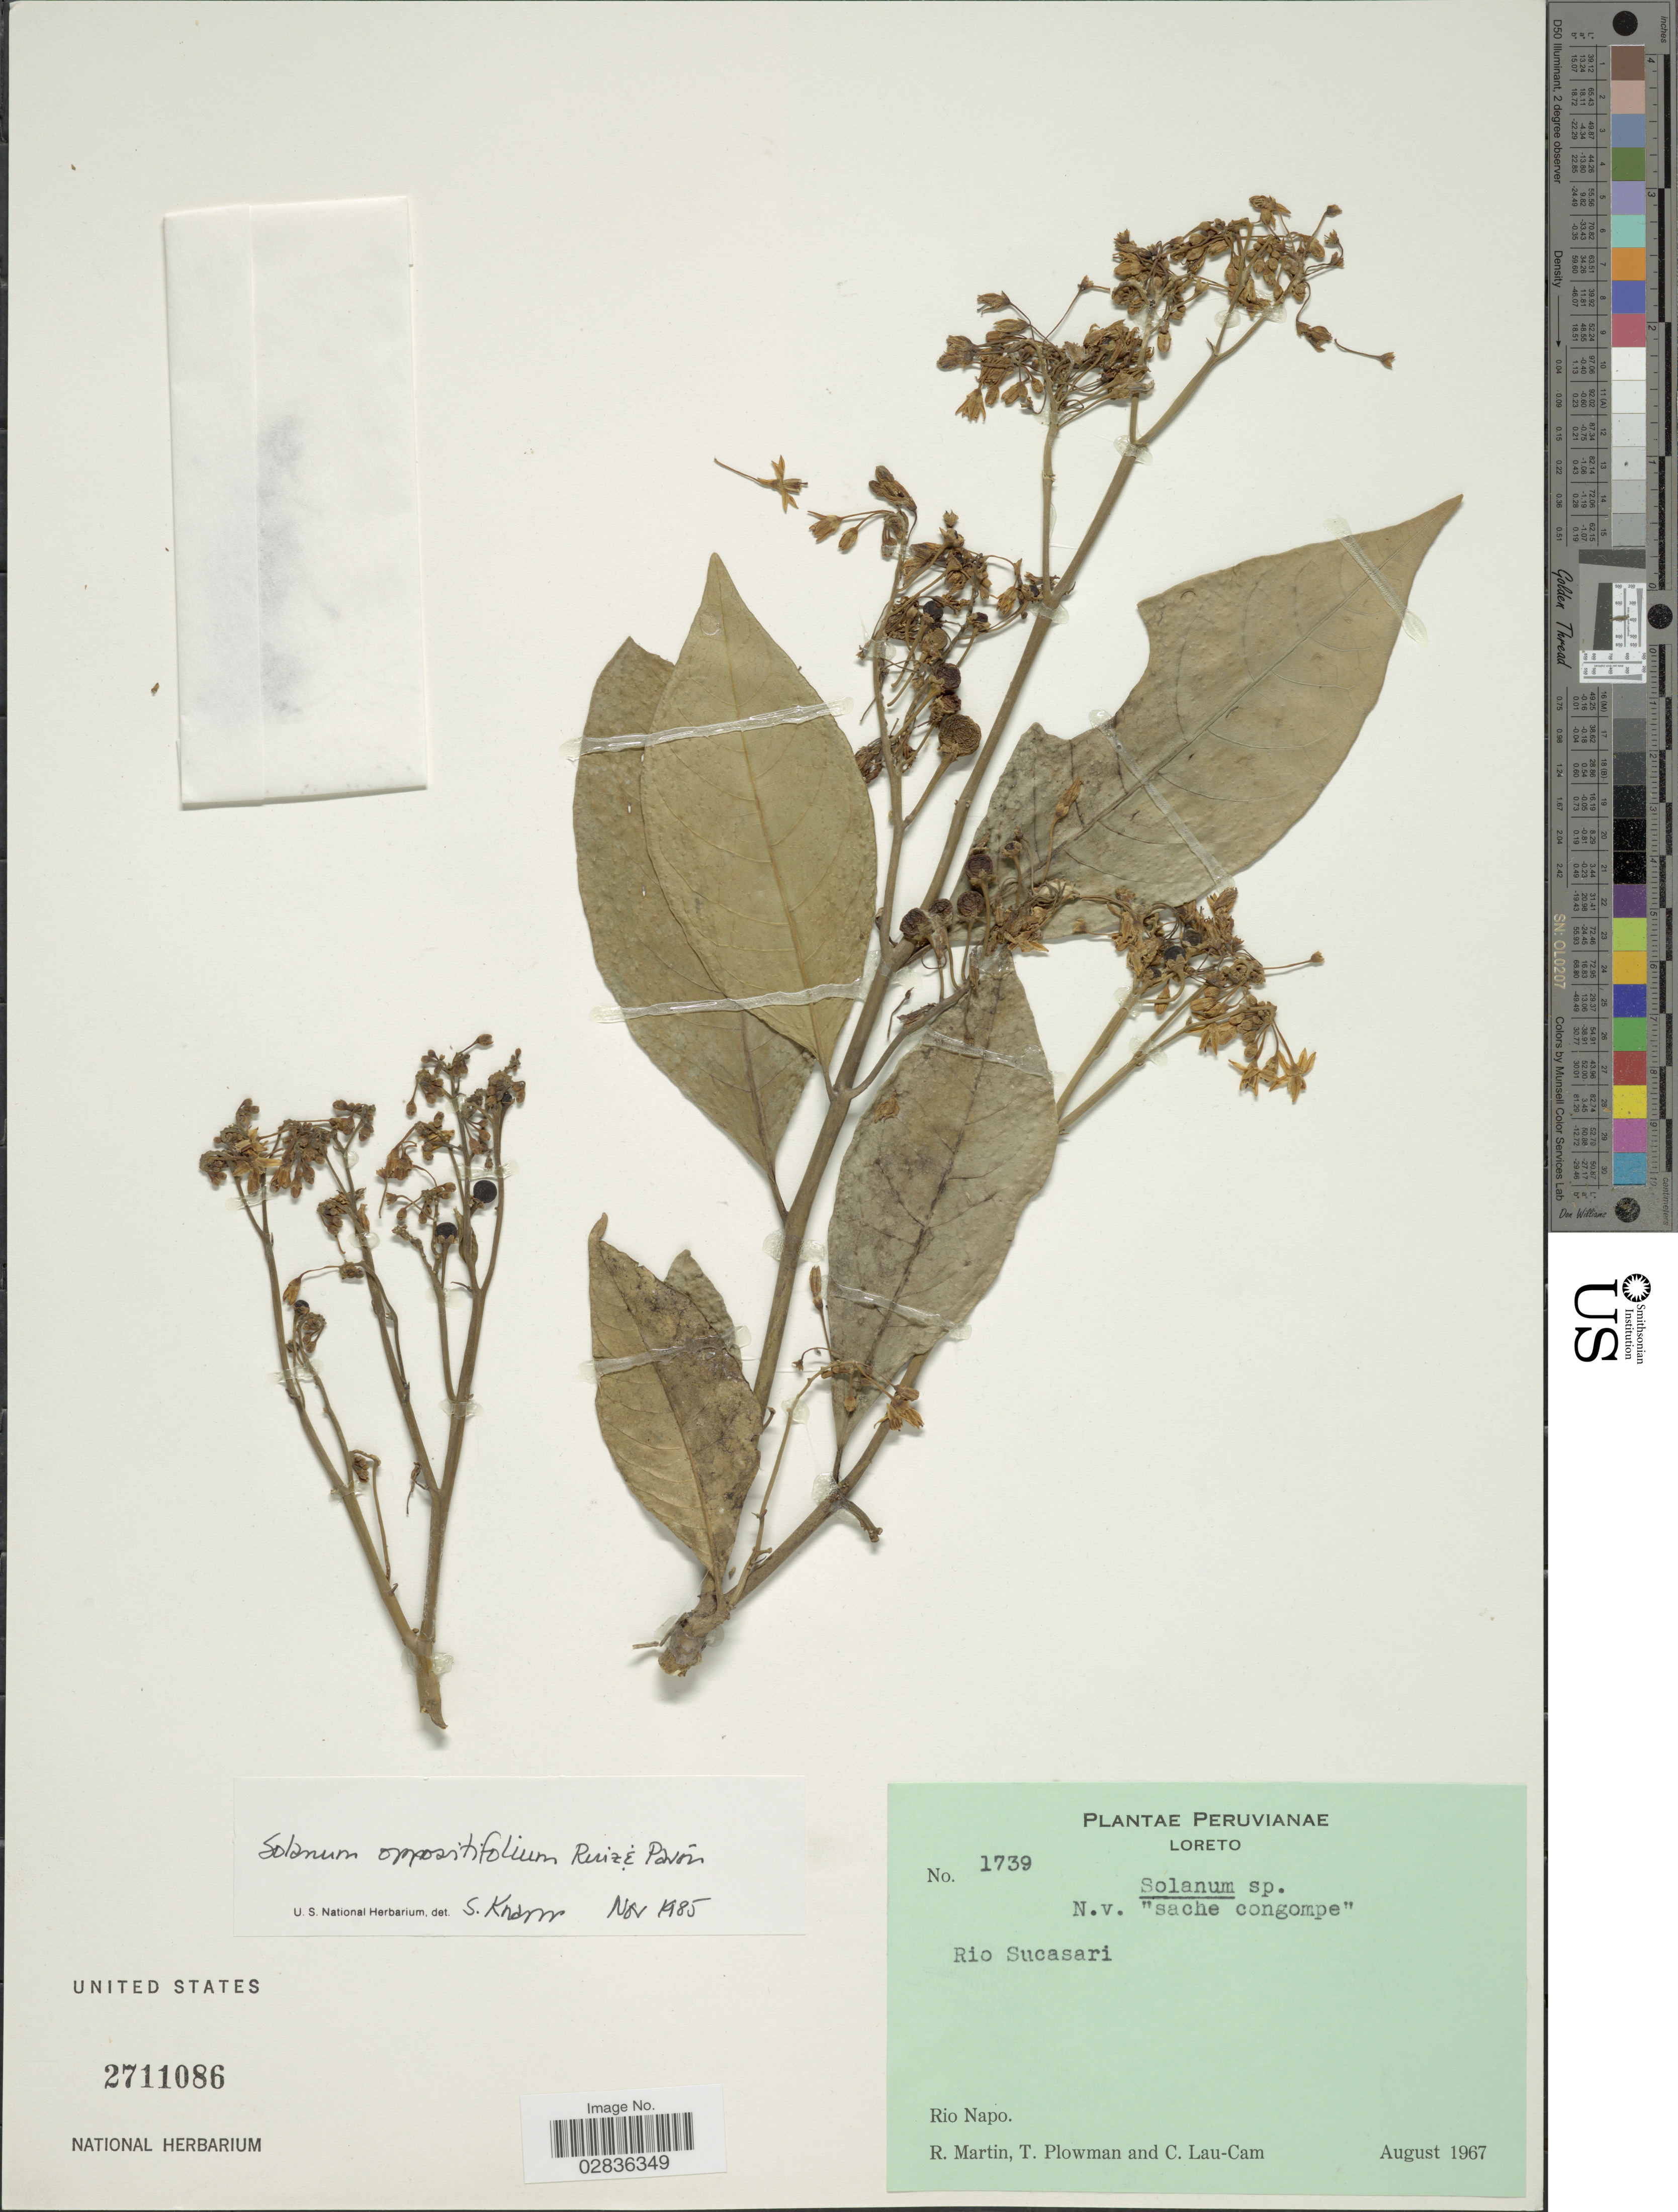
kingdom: Plantae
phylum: Tracheophyta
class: Magnoliopsida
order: Solanales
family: Solanaceae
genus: Solanum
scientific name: Solanum oppositifolium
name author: Ruiz & Pav.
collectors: R. Martin, T. Plowman & C. Lau-Cam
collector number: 1739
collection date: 1967-08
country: Peru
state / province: Loreto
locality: Rio Sucasari. Rio Napo.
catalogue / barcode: US 2711086